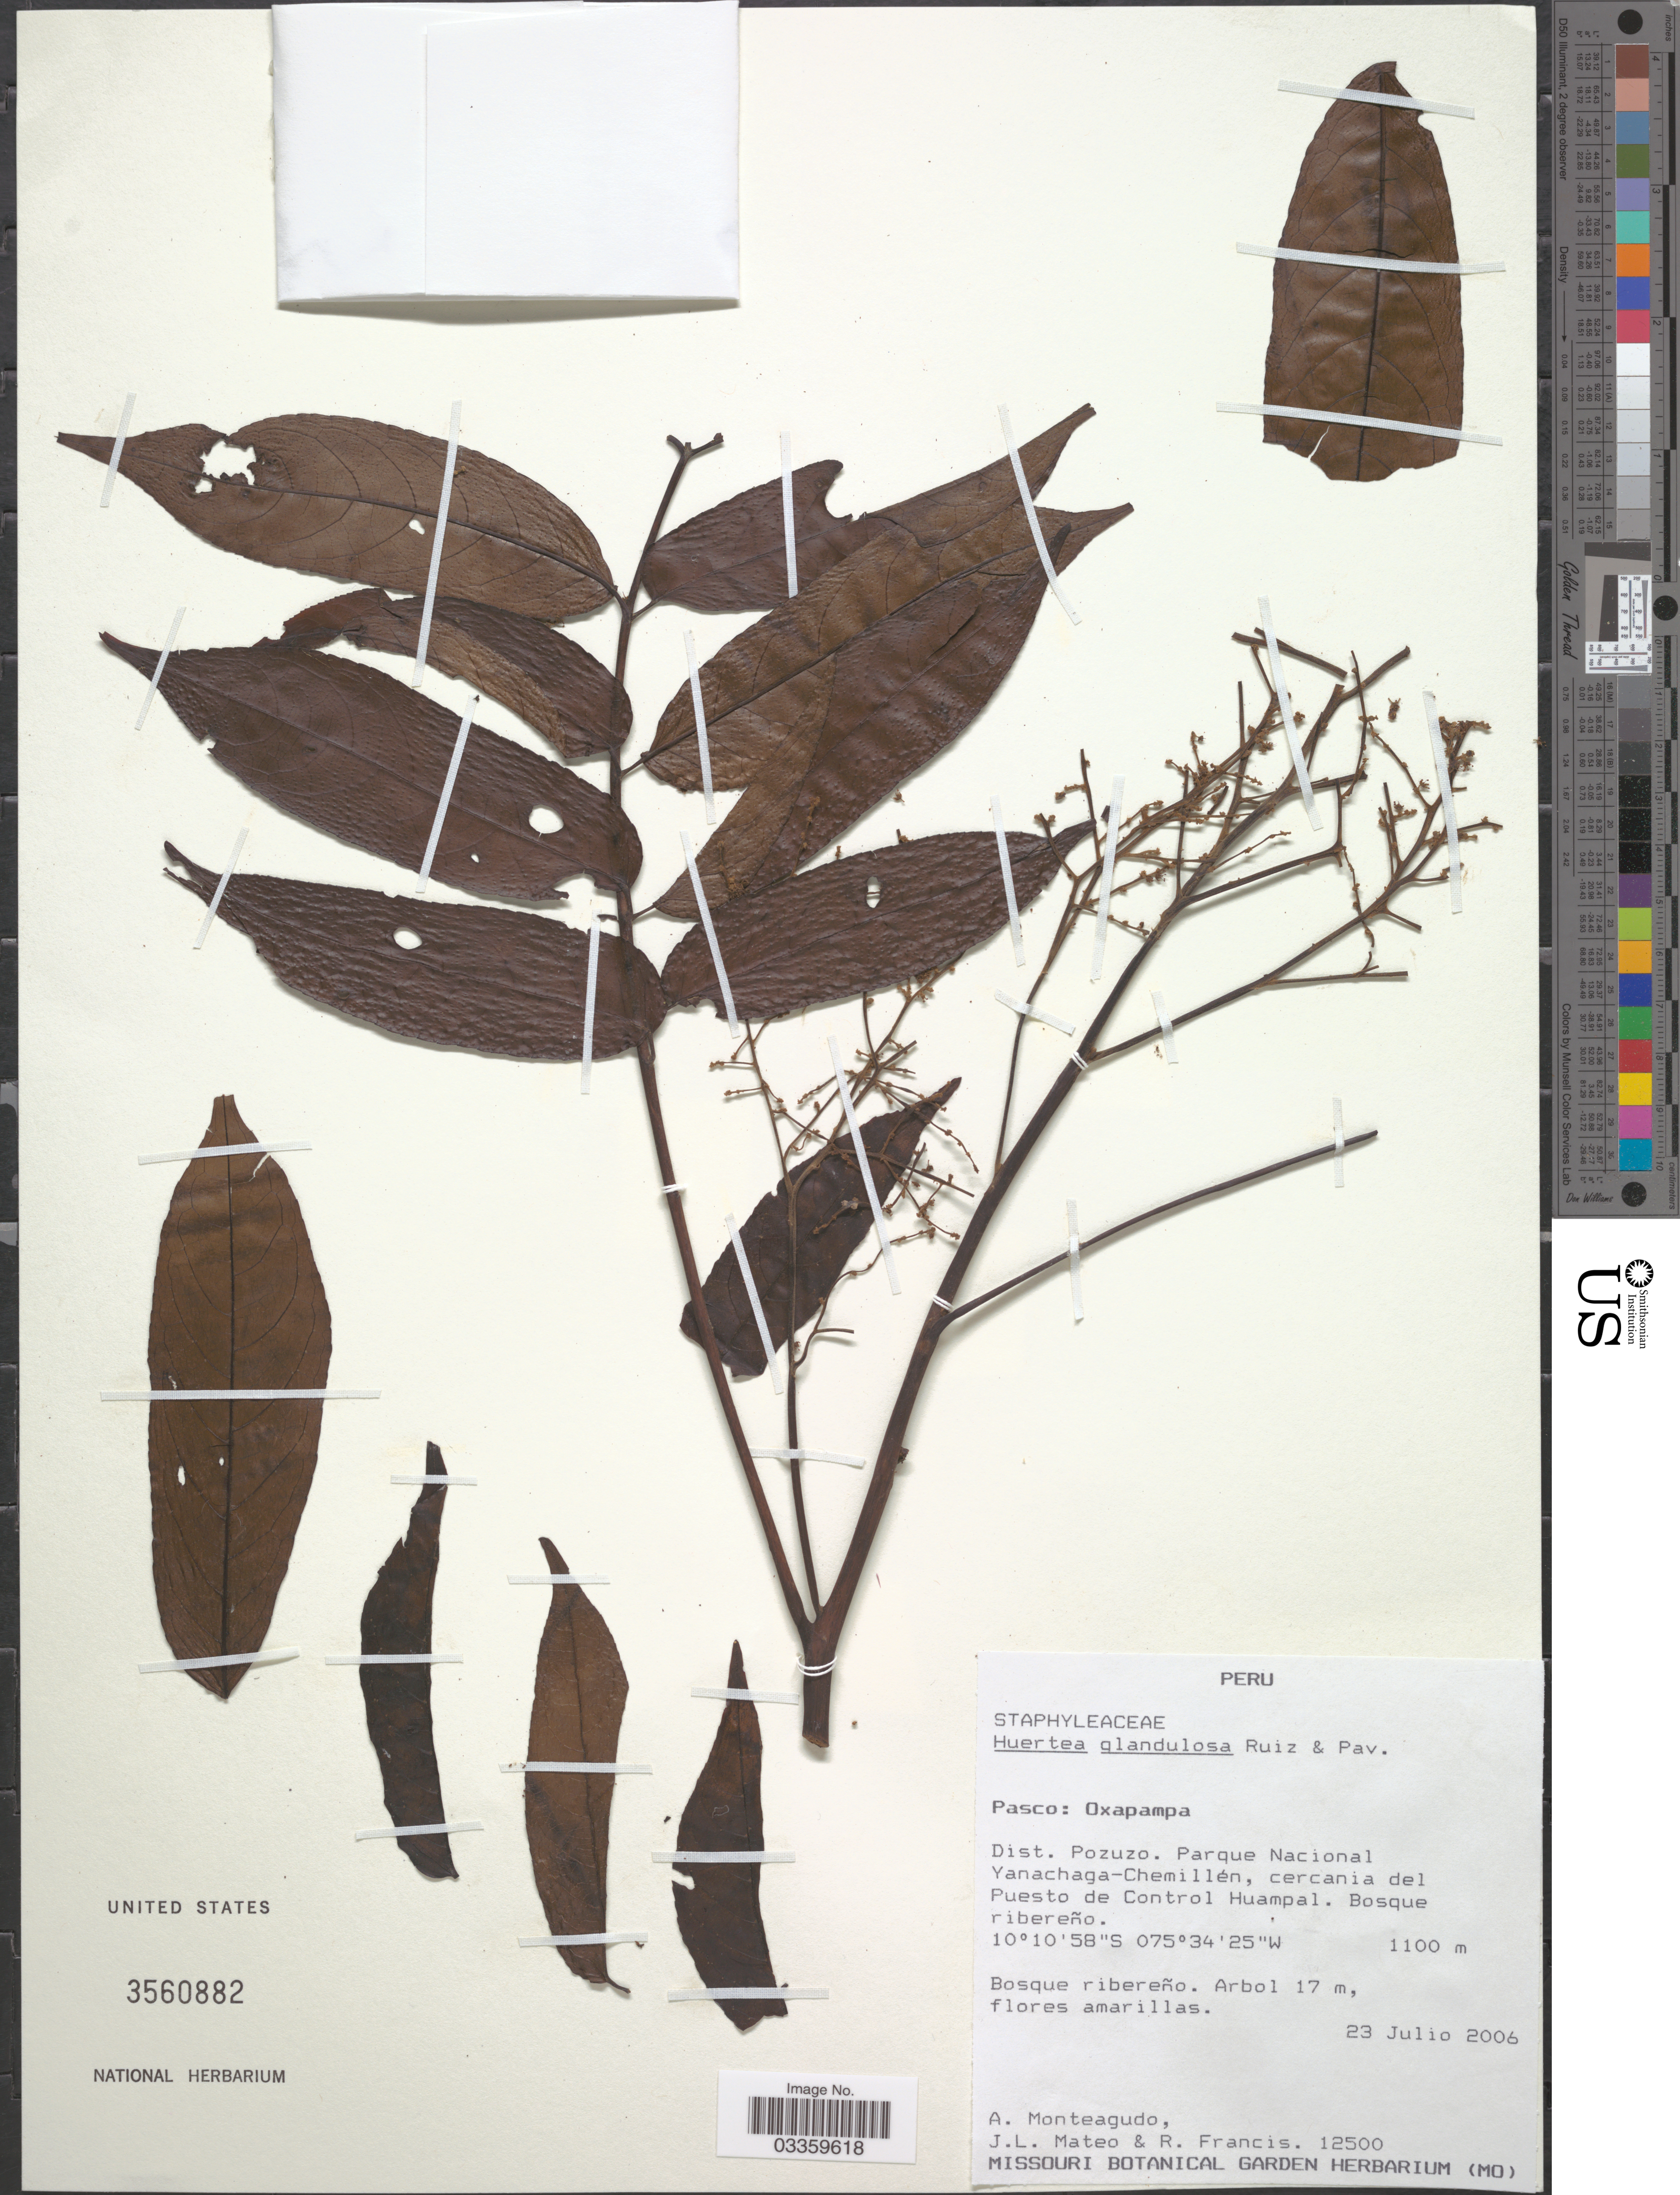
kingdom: Plantae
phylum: Tracheophyta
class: Magnoliopsida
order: Huerteales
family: Tapisciaceae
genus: Huertea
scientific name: Huertea glandulosa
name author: Ruiz & Pav.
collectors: A. Monteagudo, J. Mateo & R. Francis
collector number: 12500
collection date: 2006-07-23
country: Peru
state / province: Pasco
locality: Oxapampa, Dist. Pozuzo. Parque Nacional Yanachaga-Chemillén, cercania del Puesto de Control Huampal.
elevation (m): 1100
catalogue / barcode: US 3560882